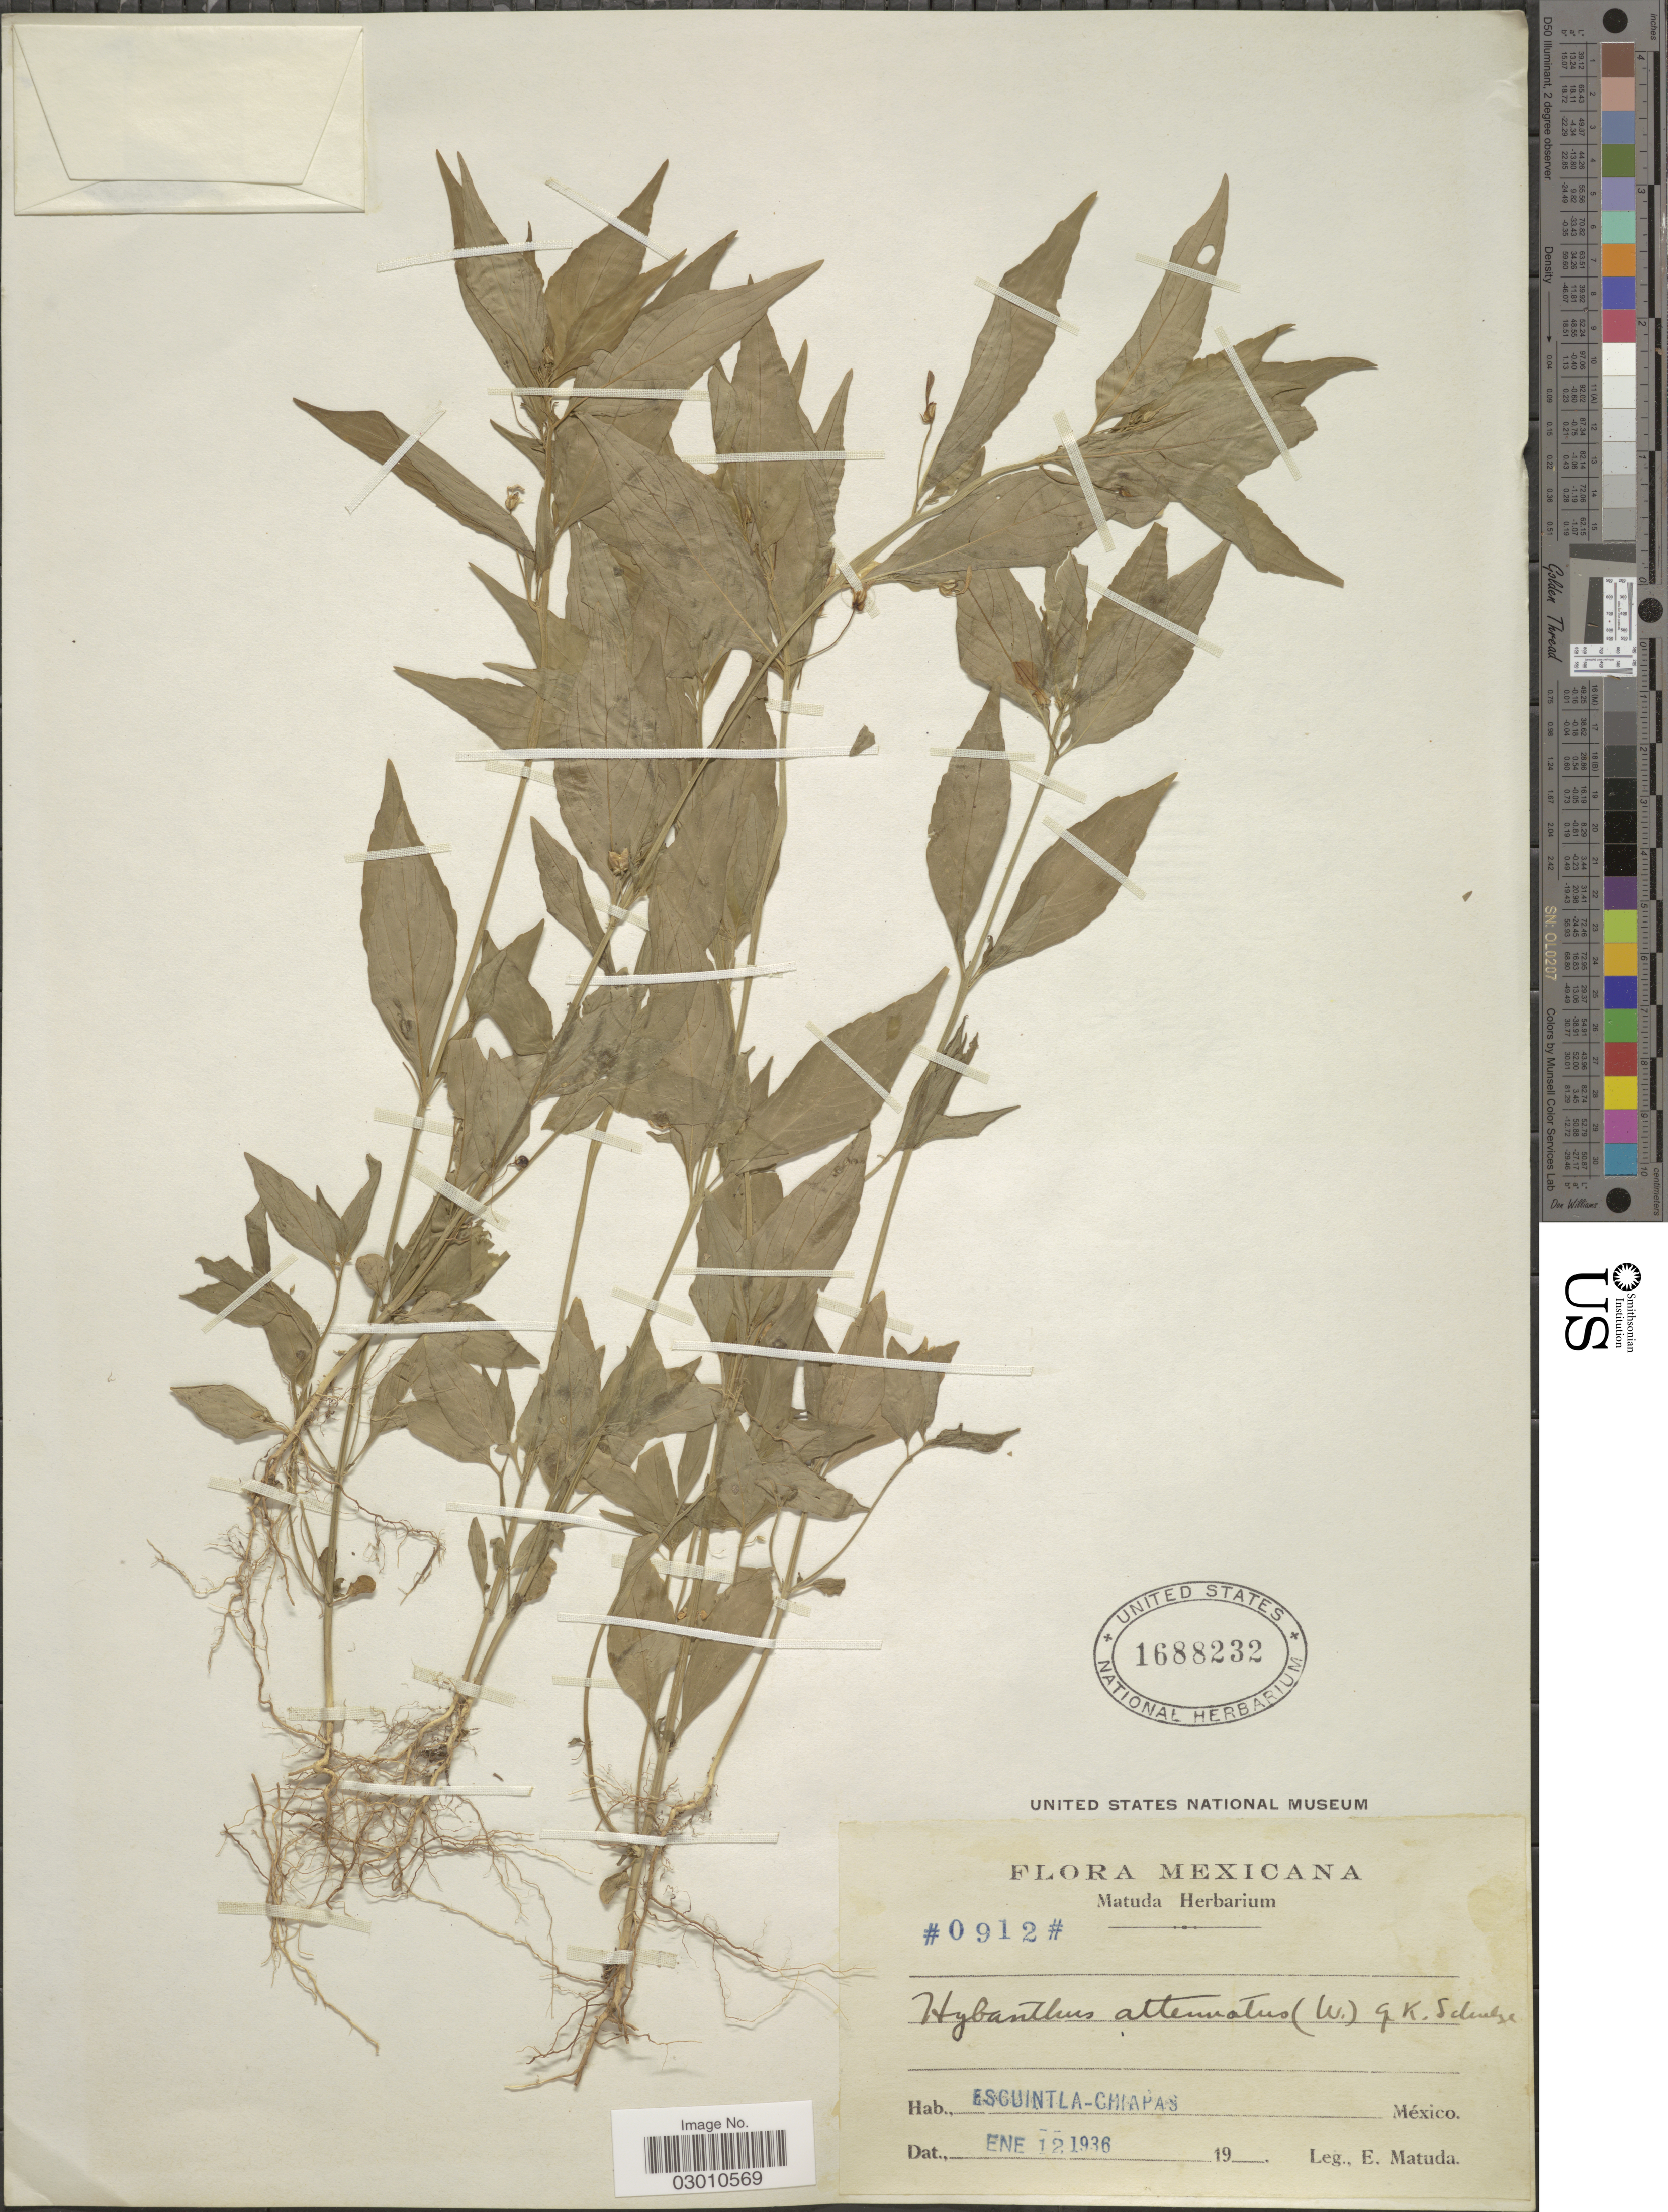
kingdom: Plantae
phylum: Tracheophyta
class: Magnoliopsida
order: Malpighiales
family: Violaceae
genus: Pombalia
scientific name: Pombalia attenuata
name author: (Humb. & Bonpl. ex Willd.) Paula-Souza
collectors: E. Matuda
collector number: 0912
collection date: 1936-01-12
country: Mexico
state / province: Chiapas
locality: Escuintla.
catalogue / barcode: US 1688232